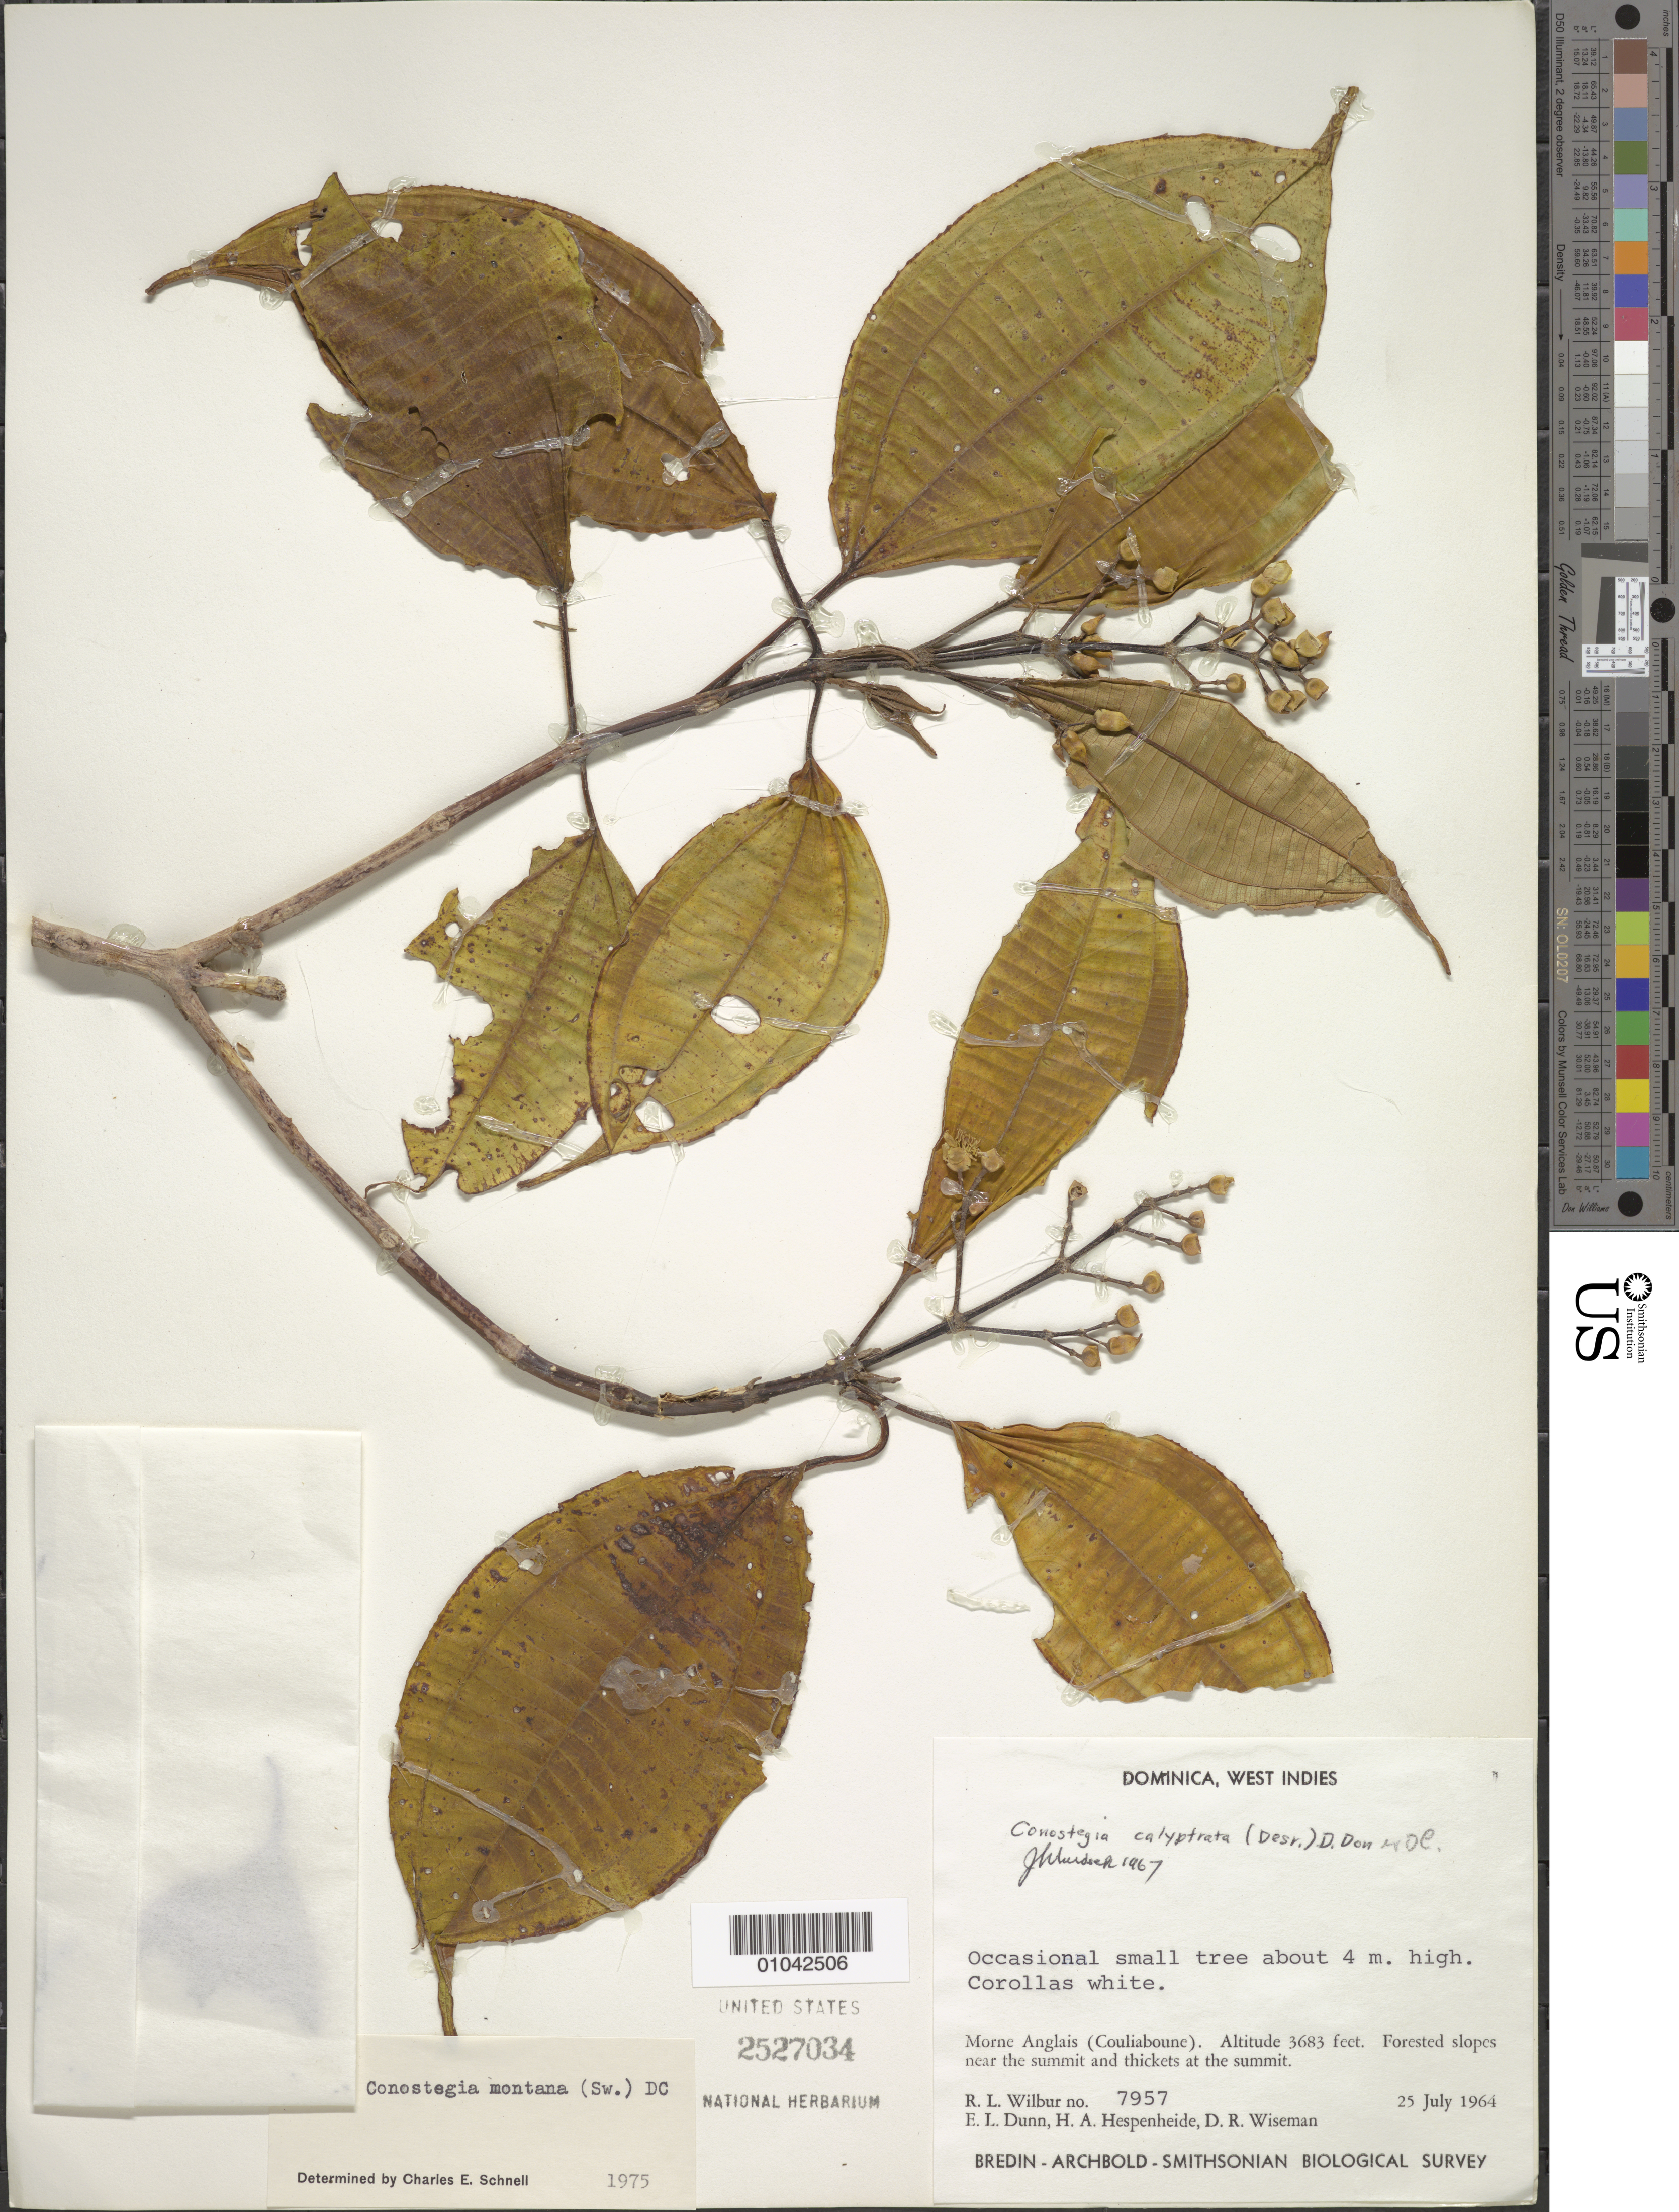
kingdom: Plantae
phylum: Tracheophyta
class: Magnoliopsida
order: Myrtales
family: Melastomataceae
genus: Conostegia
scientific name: Conostegia montana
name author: (Sw.) D. Don ex DC.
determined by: Schnell, C. E.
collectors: R. L. Wilbur, E. Dunn, H. A. Hespenheide & D. R. Wiseman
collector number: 7957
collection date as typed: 25 Jul 1964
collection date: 1964-07-25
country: Dominica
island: Dominica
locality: Morne Anglais (Couliaboune)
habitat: Forested slopes near the summit and thickets at the summit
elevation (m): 1123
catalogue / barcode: US 2527034